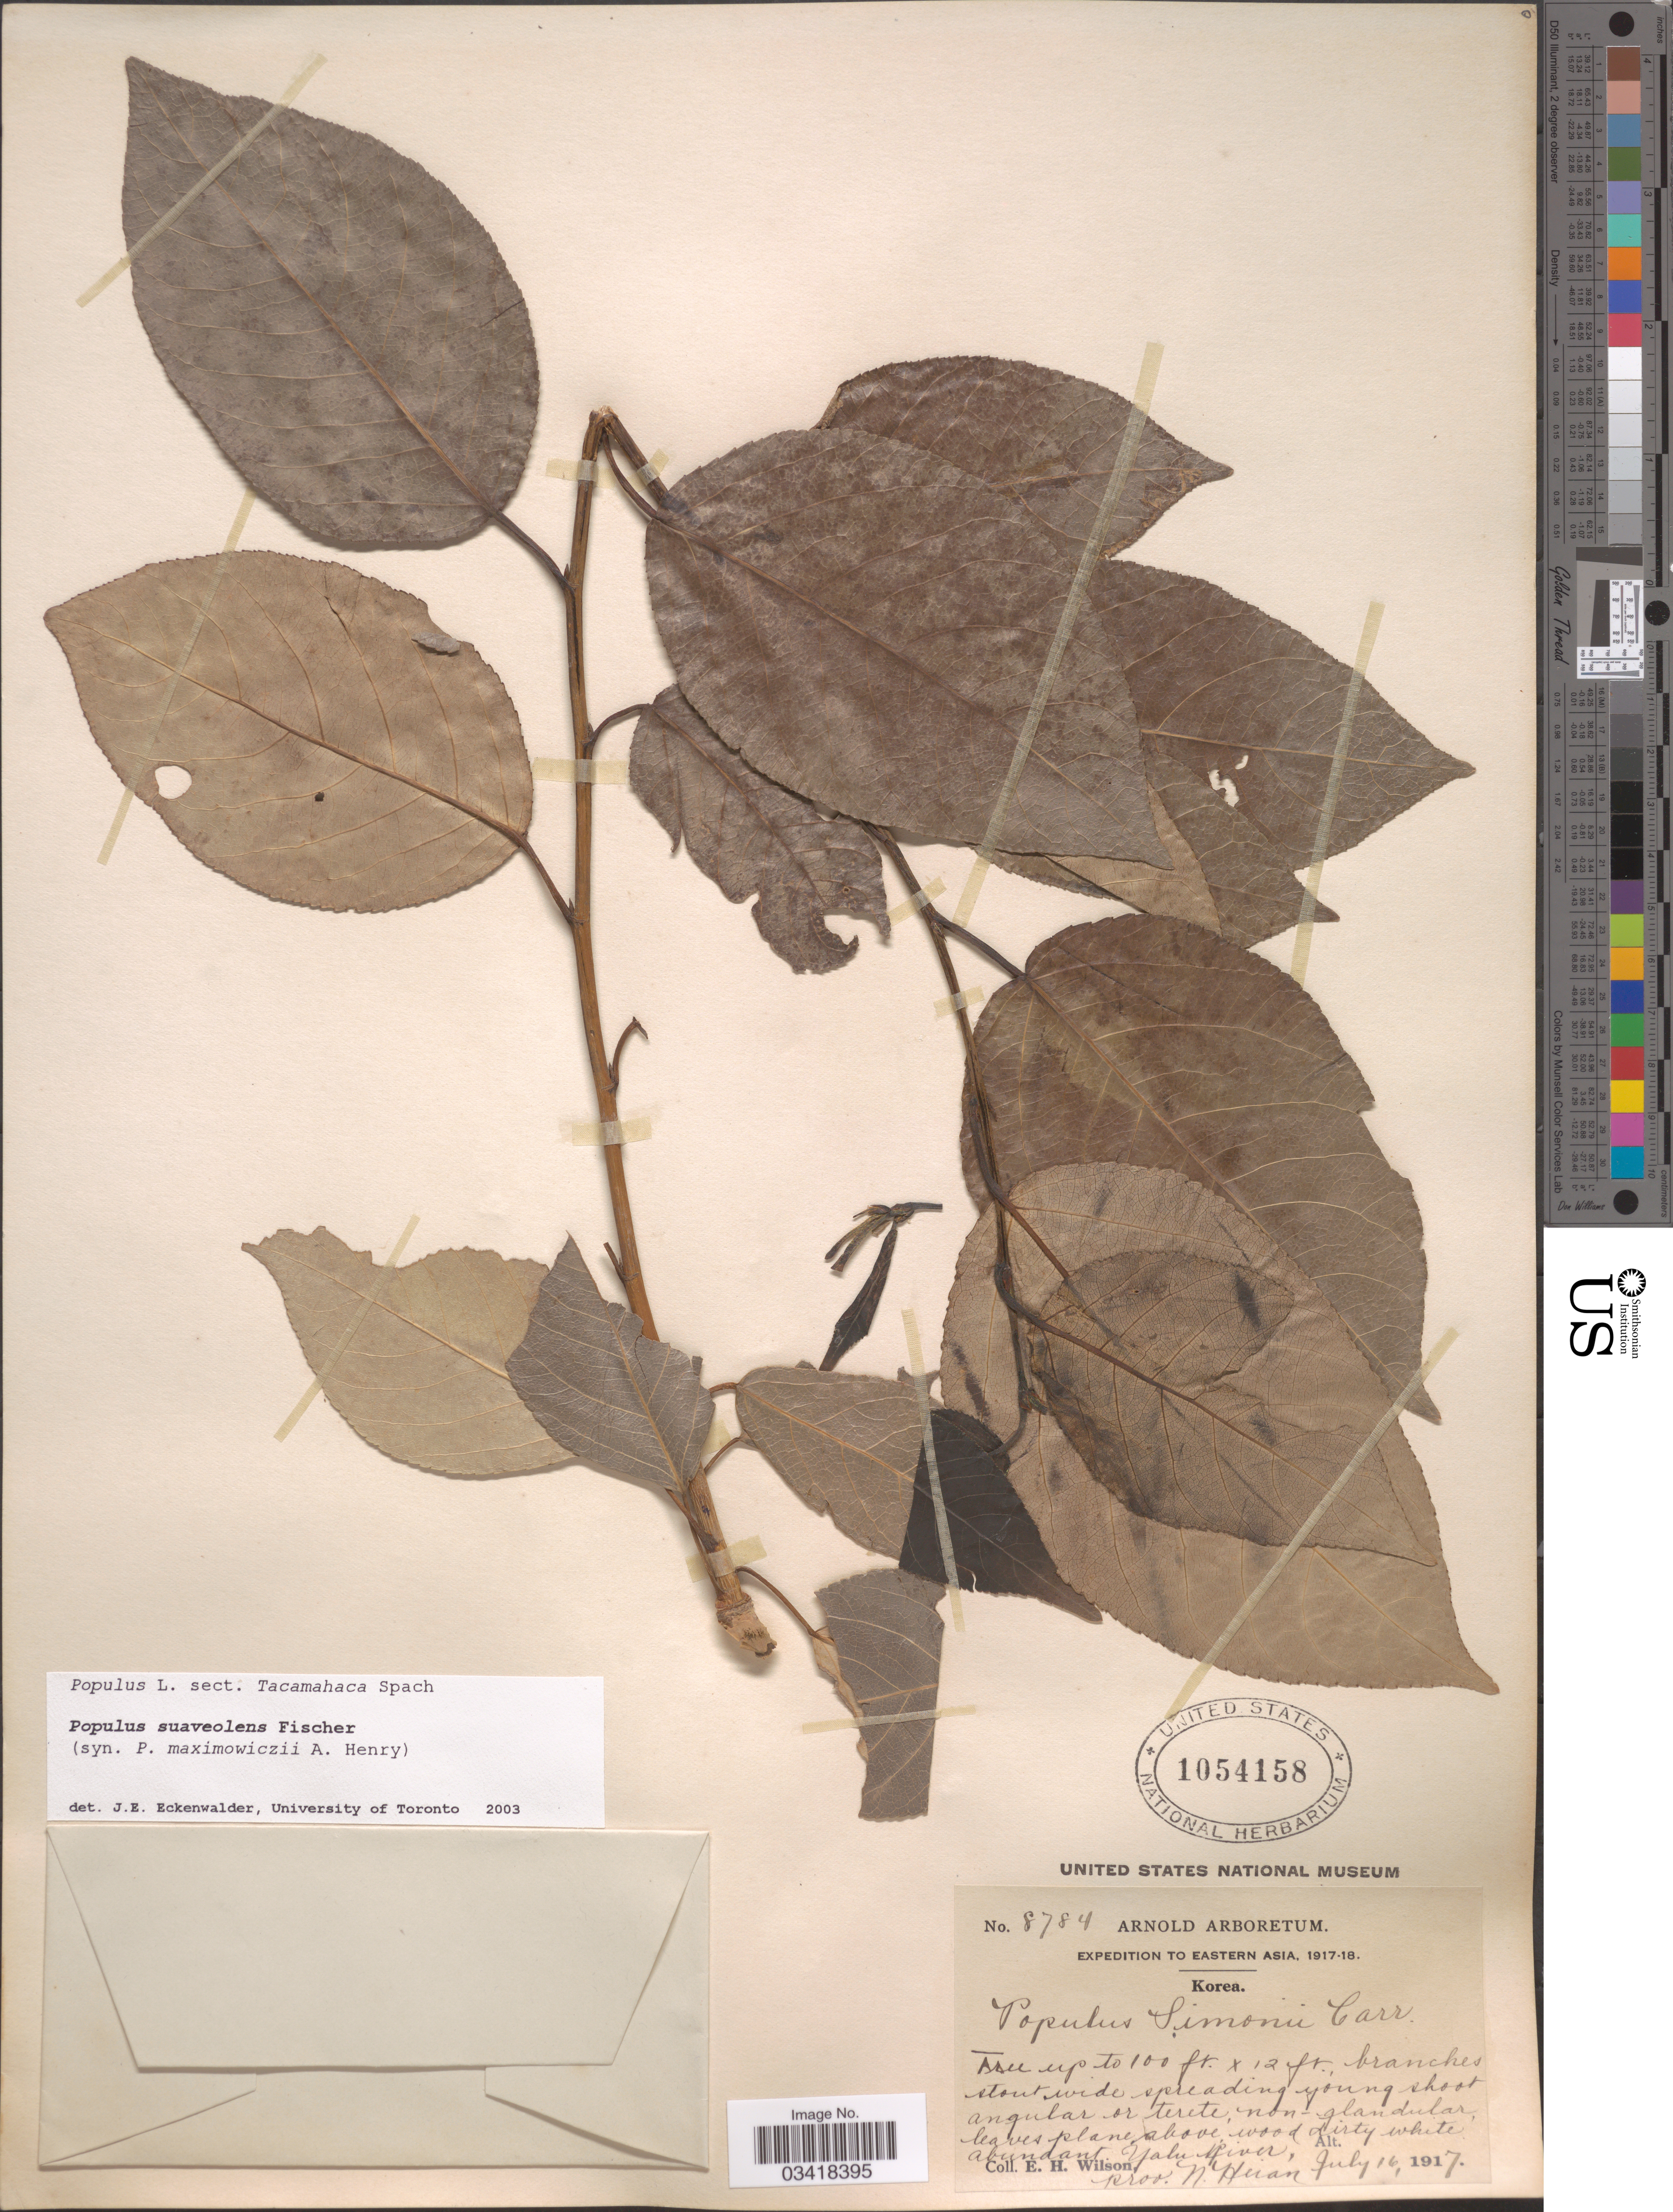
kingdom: Plantae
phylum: Tracheophyta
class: Magnoliopsida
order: Malpighiales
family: Salicaceae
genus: Populus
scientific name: Populus suaveolens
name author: Fisch.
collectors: E. Wilson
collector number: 8784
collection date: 1917-07-16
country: North Korea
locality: Eastern Asia. Yalu River, prov. n. Heian.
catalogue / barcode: US 1054158